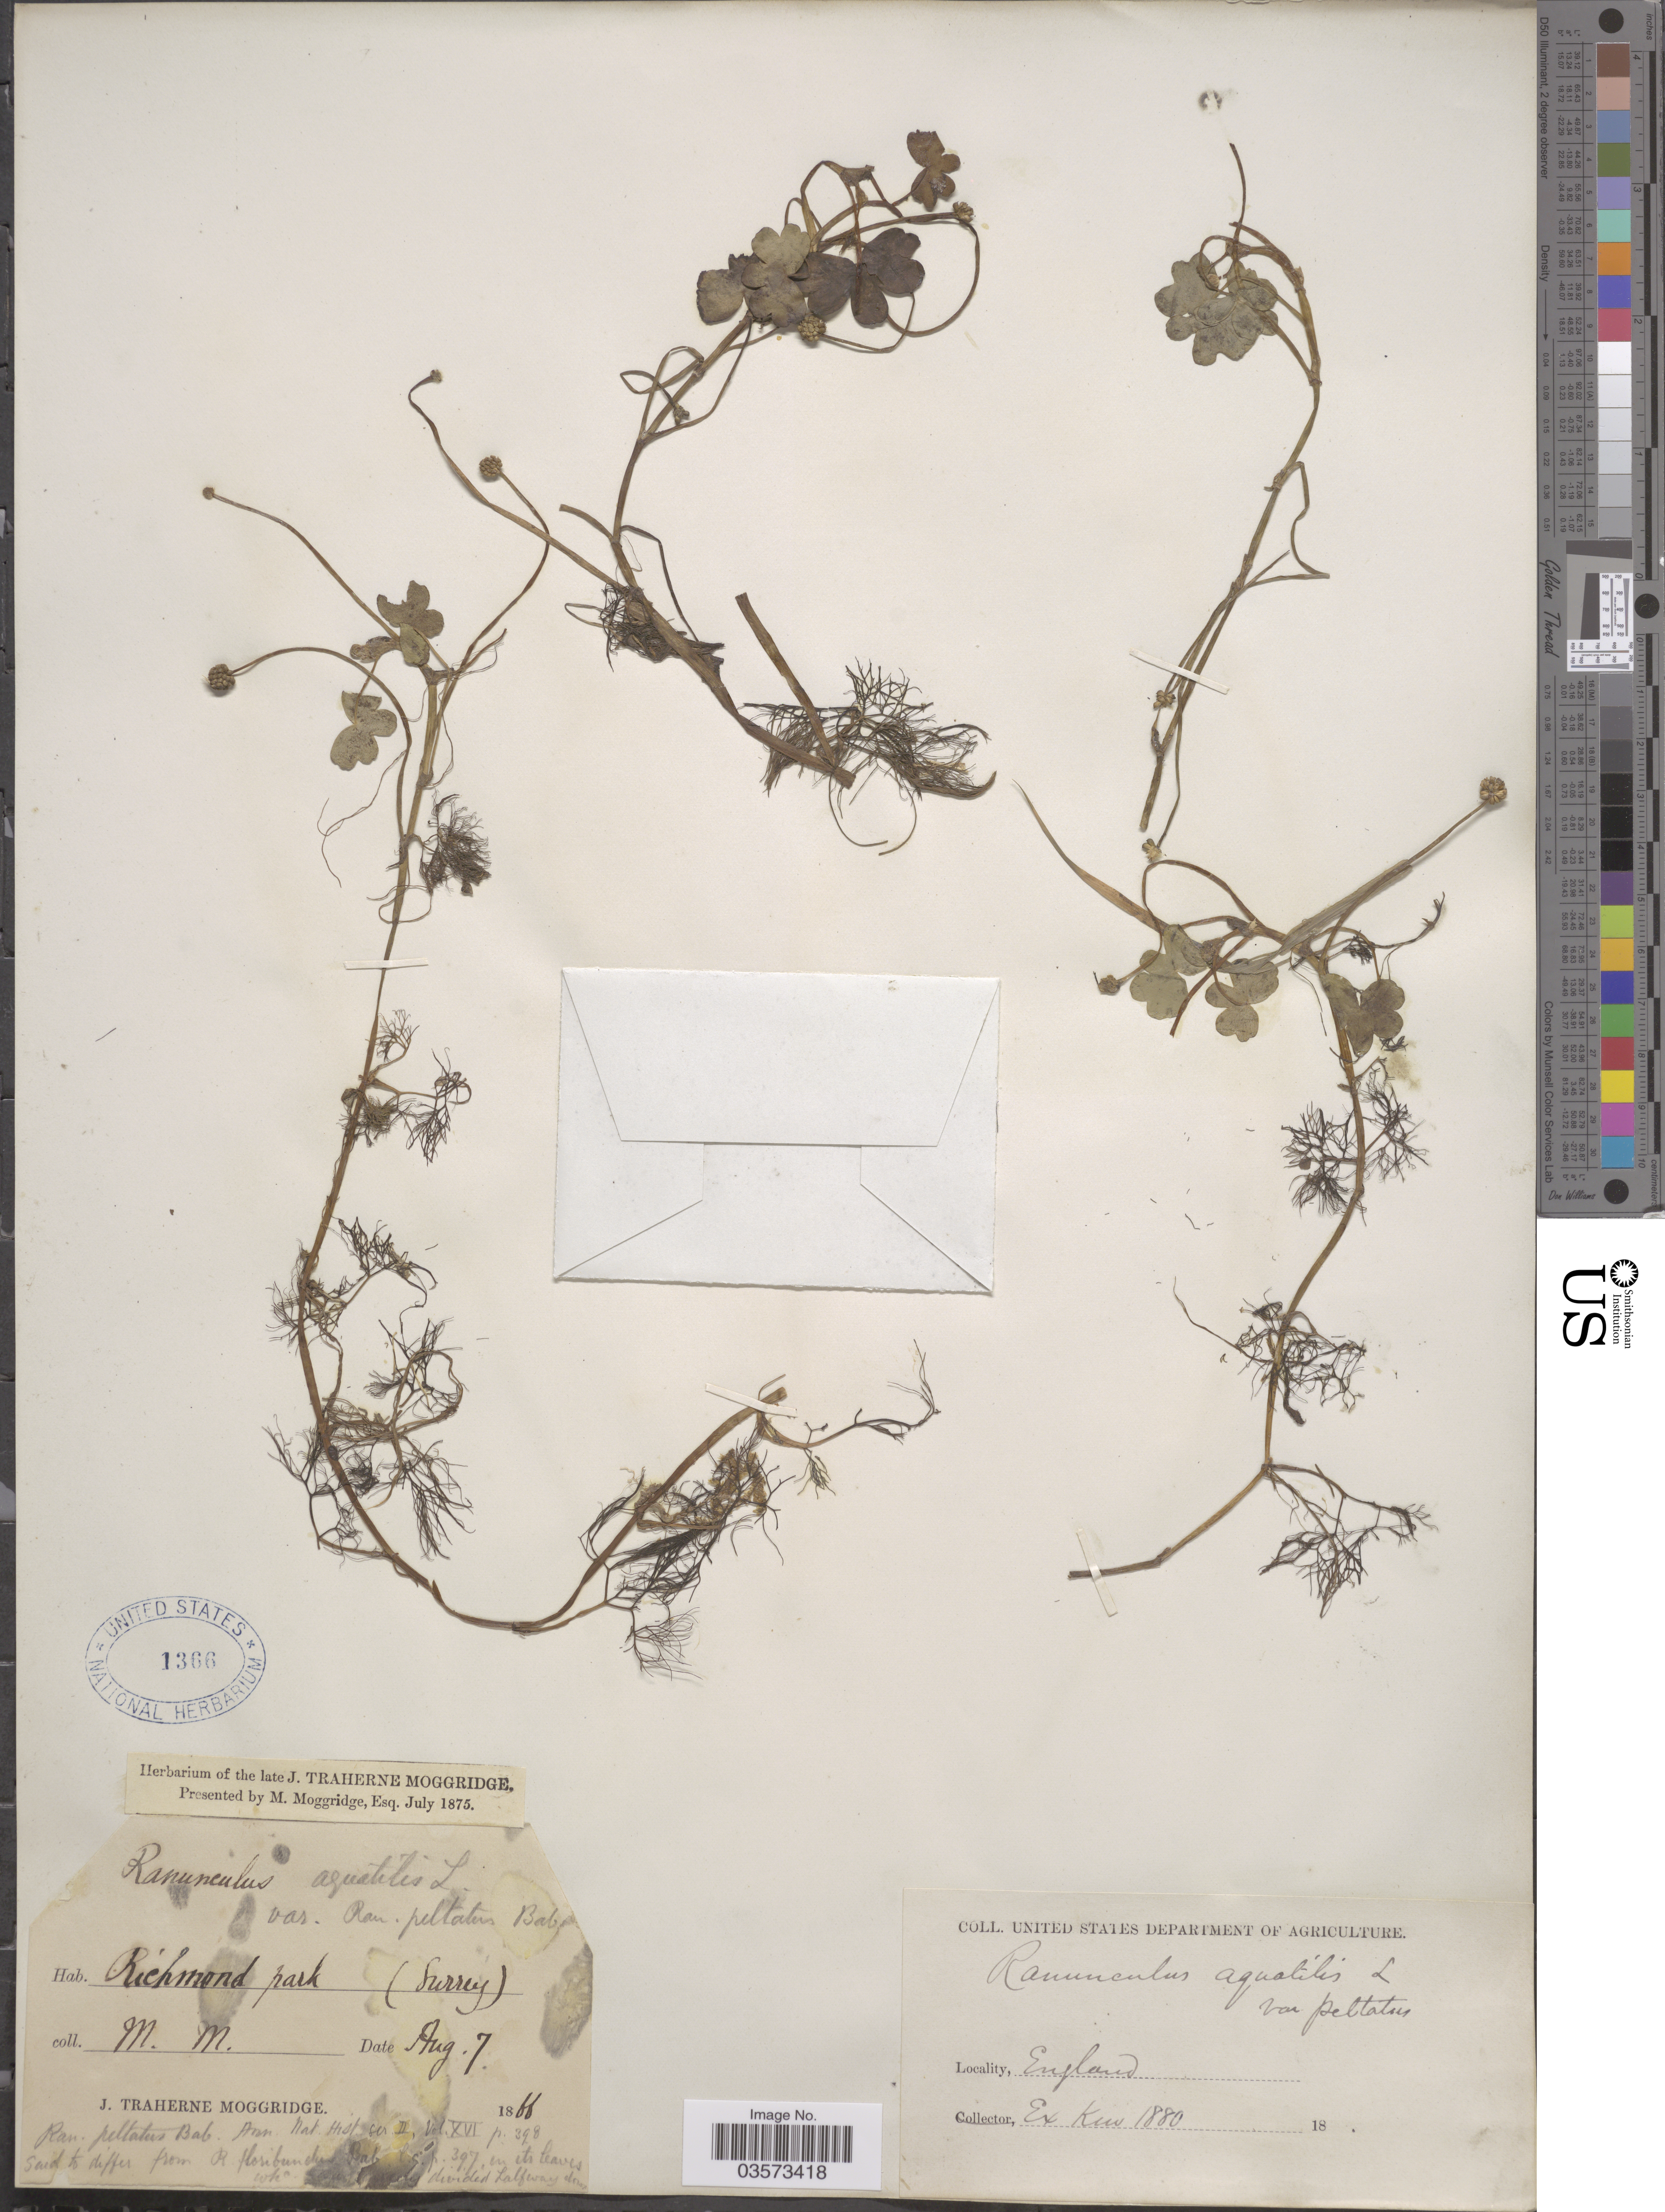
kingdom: Plantae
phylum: Tracheophyta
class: Magnoliopsida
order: Ranunculales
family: Ranunculaceae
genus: Ranunculus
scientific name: Ranunculus aquatilis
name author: L.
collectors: M. Moggridge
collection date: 1866-08-07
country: United Kingdom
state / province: England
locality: Richmond park (Surrey).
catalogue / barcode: US 1366